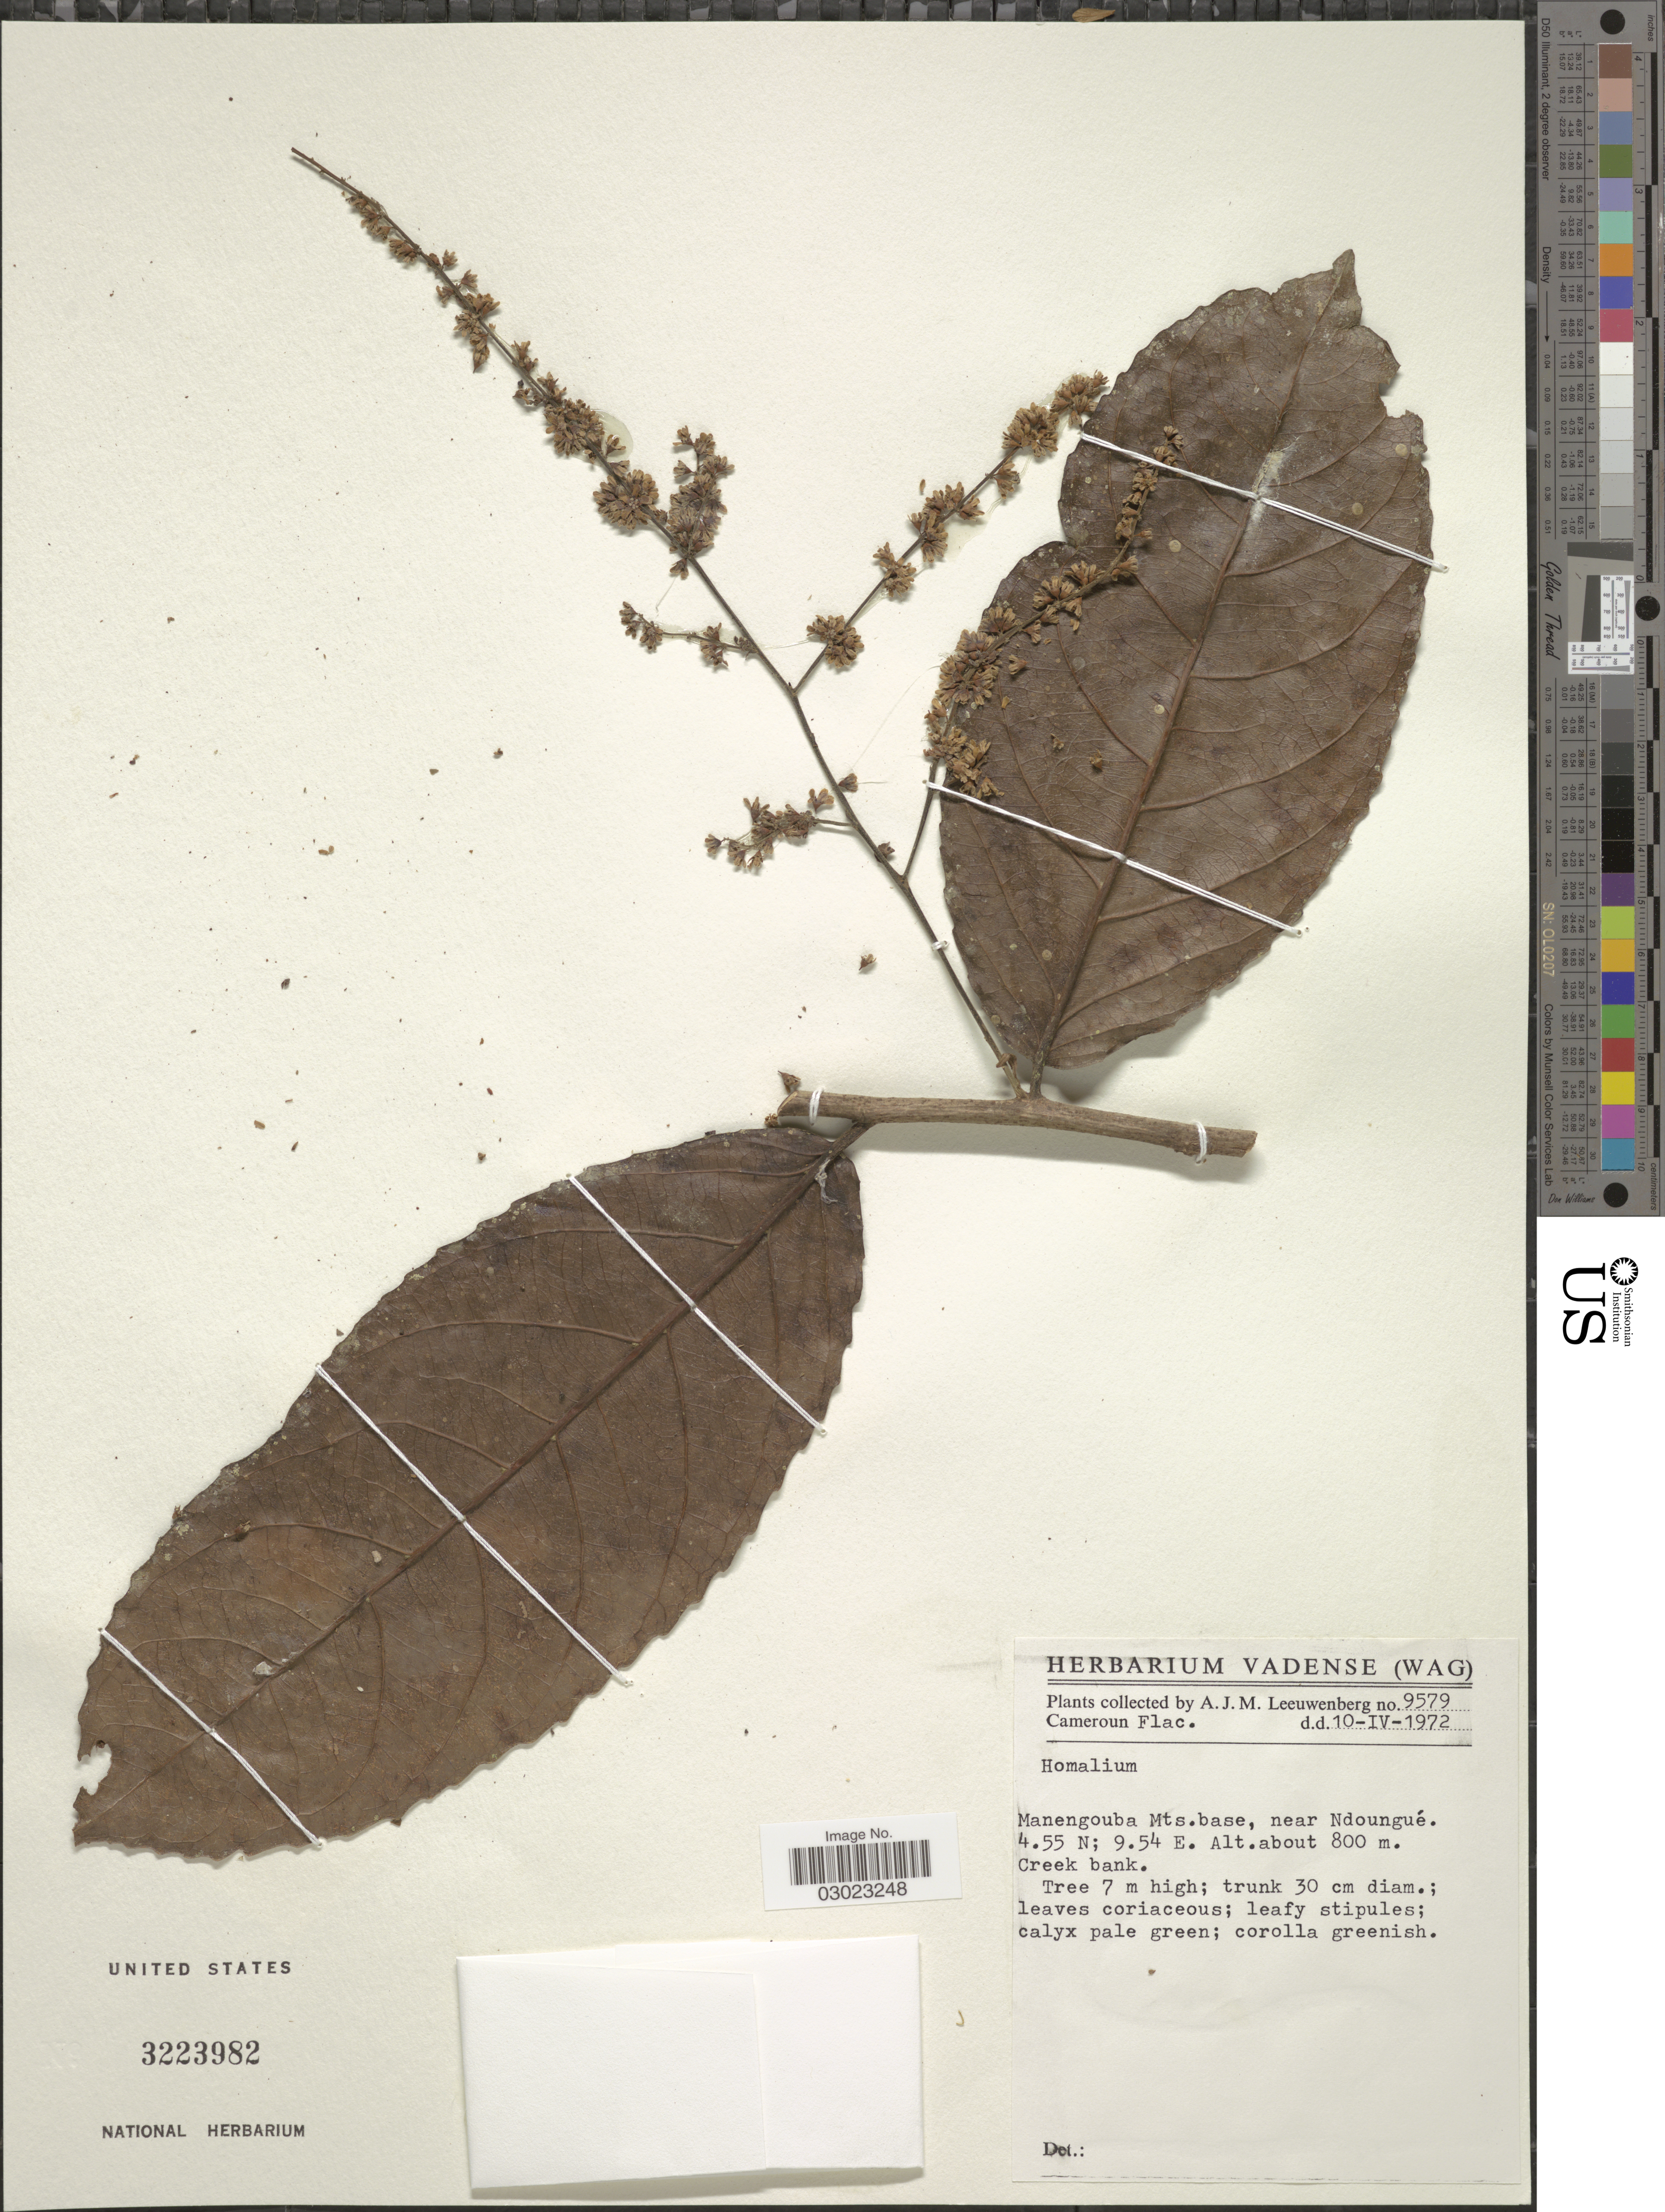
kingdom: Plantae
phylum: Tracheophyta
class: Magnoliopsida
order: Malpighiales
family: Salicaceae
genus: Homalium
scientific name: Homalium sp.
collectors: A. J. M. Leeuwenberg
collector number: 9579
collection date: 1972-04-10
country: Cameroon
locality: Cameroun Flac. Manengouba Mts. base, near Ndoungué. Creek bank.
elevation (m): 800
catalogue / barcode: US 3223982